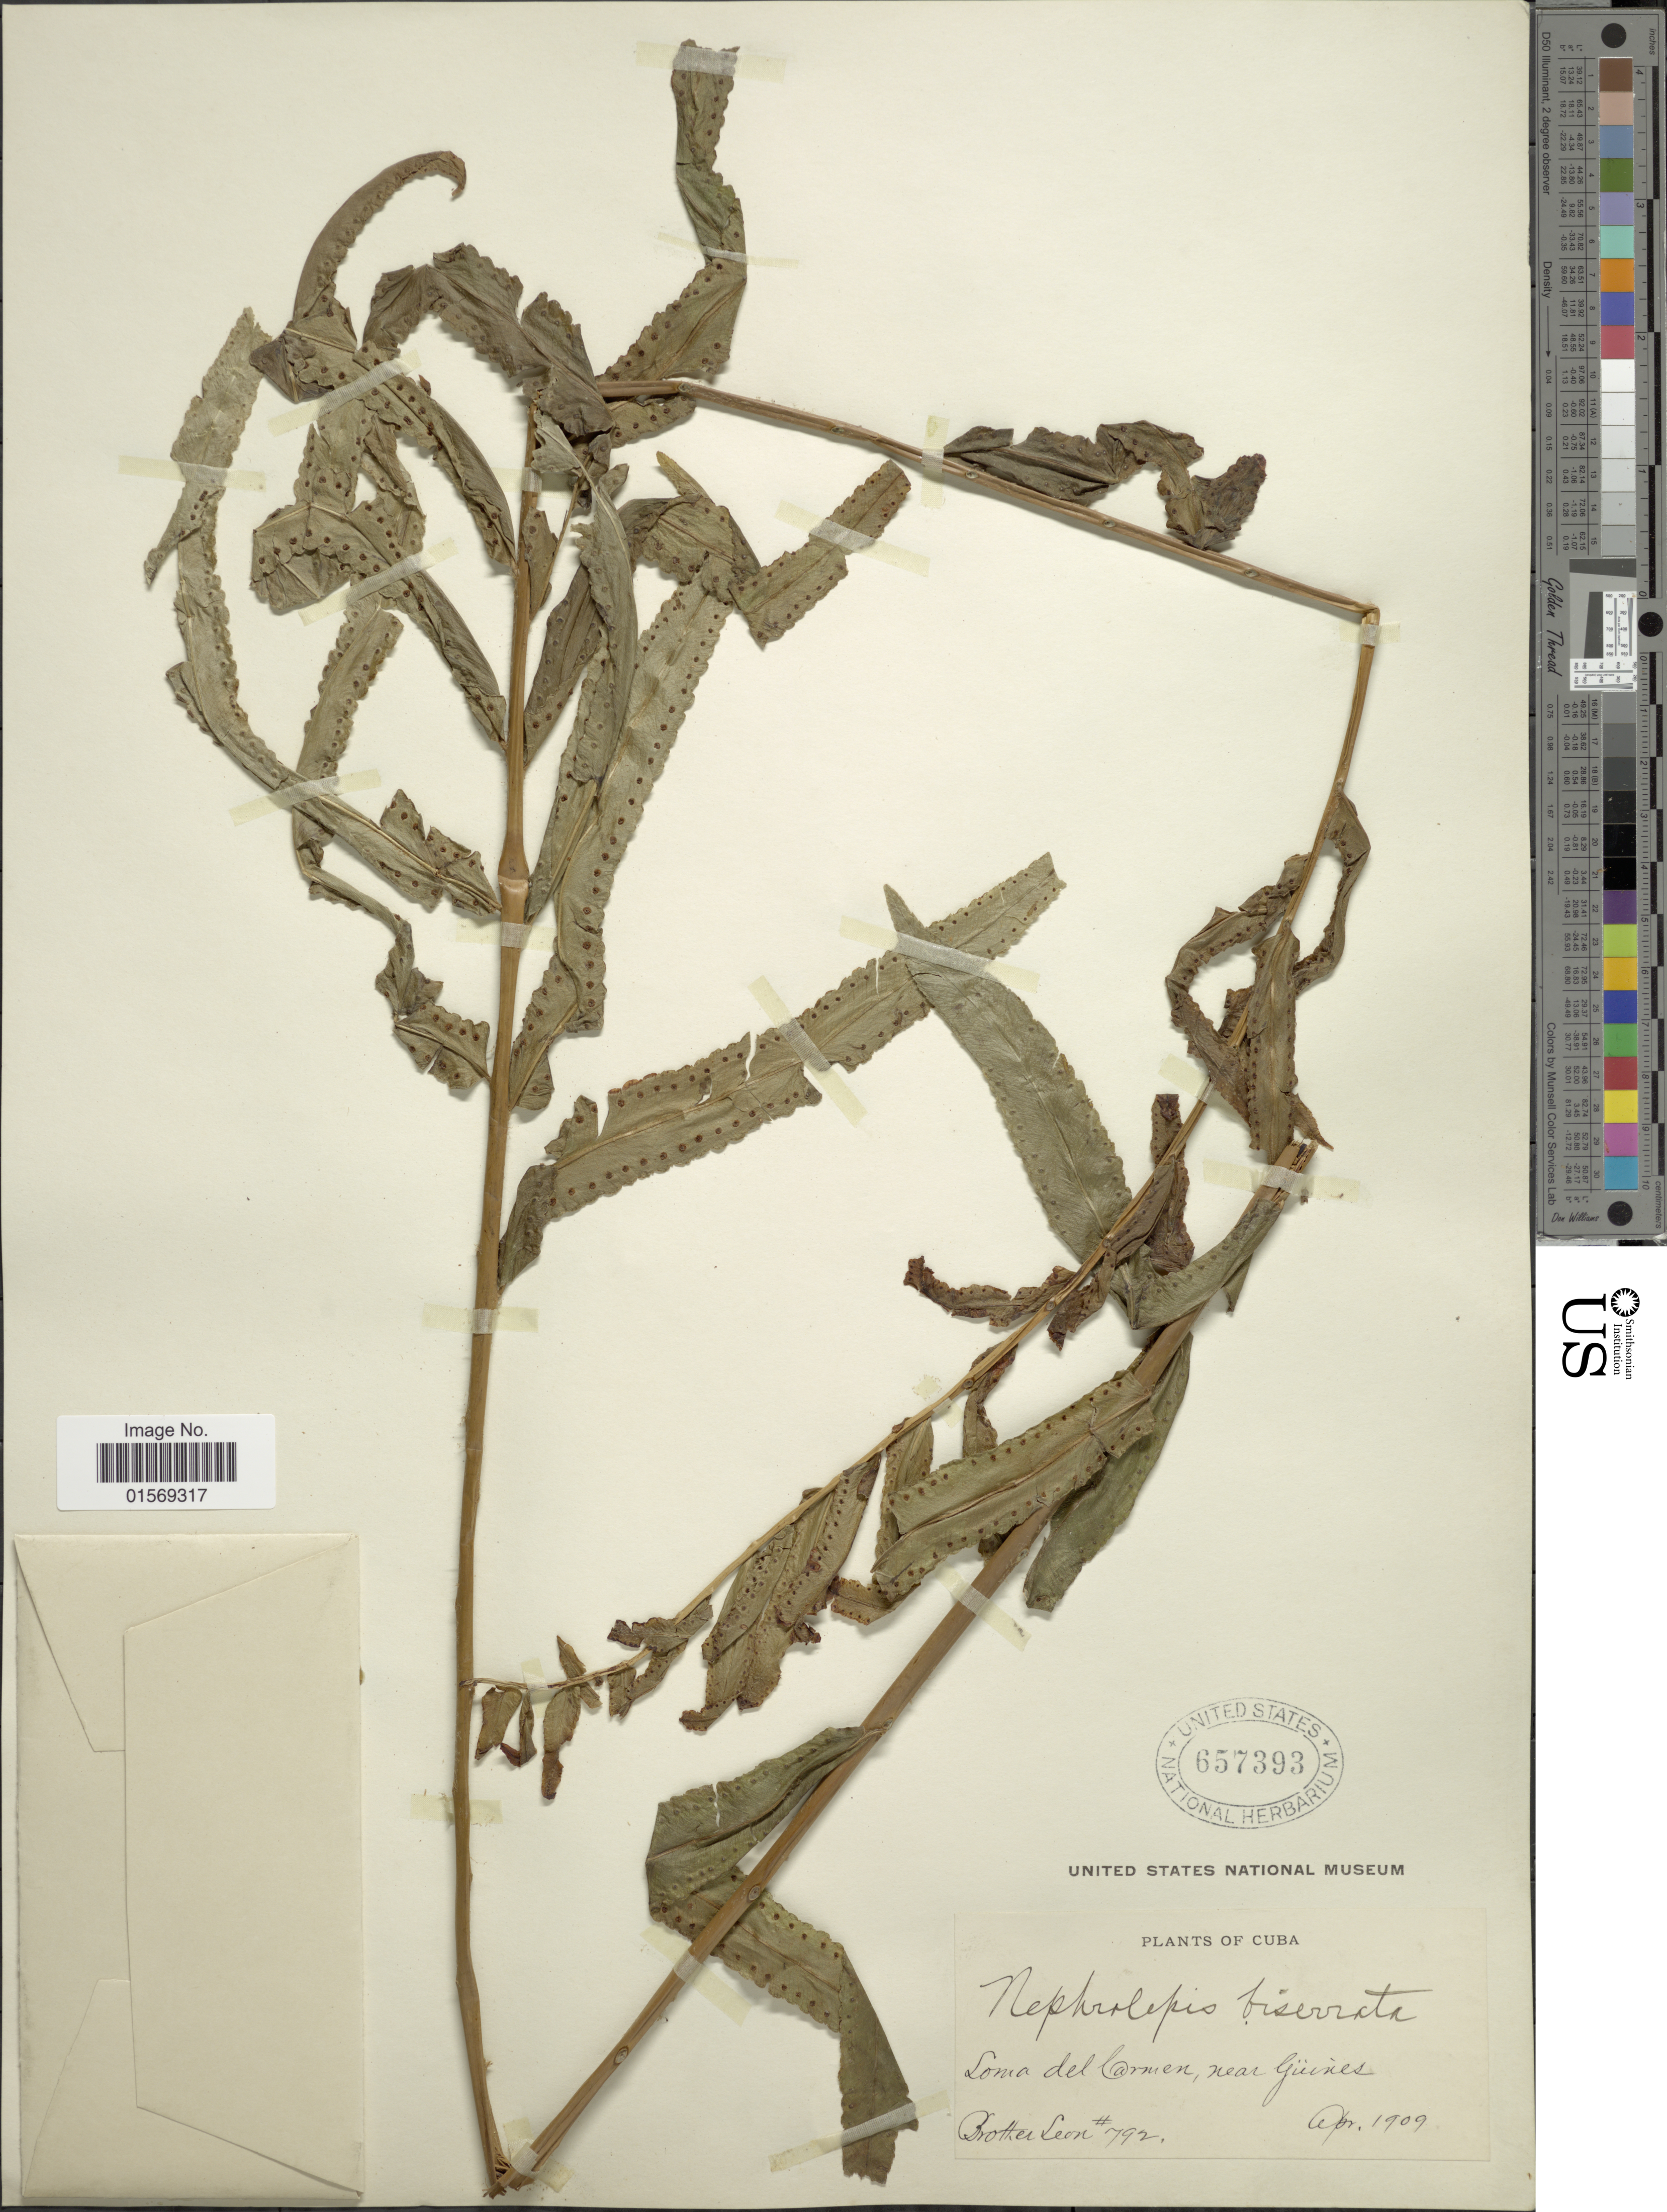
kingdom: Plantae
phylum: Tracheophyta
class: Polypodiopsida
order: Polypodiales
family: Nephrolepidaceae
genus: Nephrolepis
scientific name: Nephrolepis biserrata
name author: (Sw.) Schott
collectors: Bro. León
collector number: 792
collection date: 1909-04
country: Cuba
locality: Cuba, Loma del Carmen, near Guines.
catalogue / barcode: US 657393